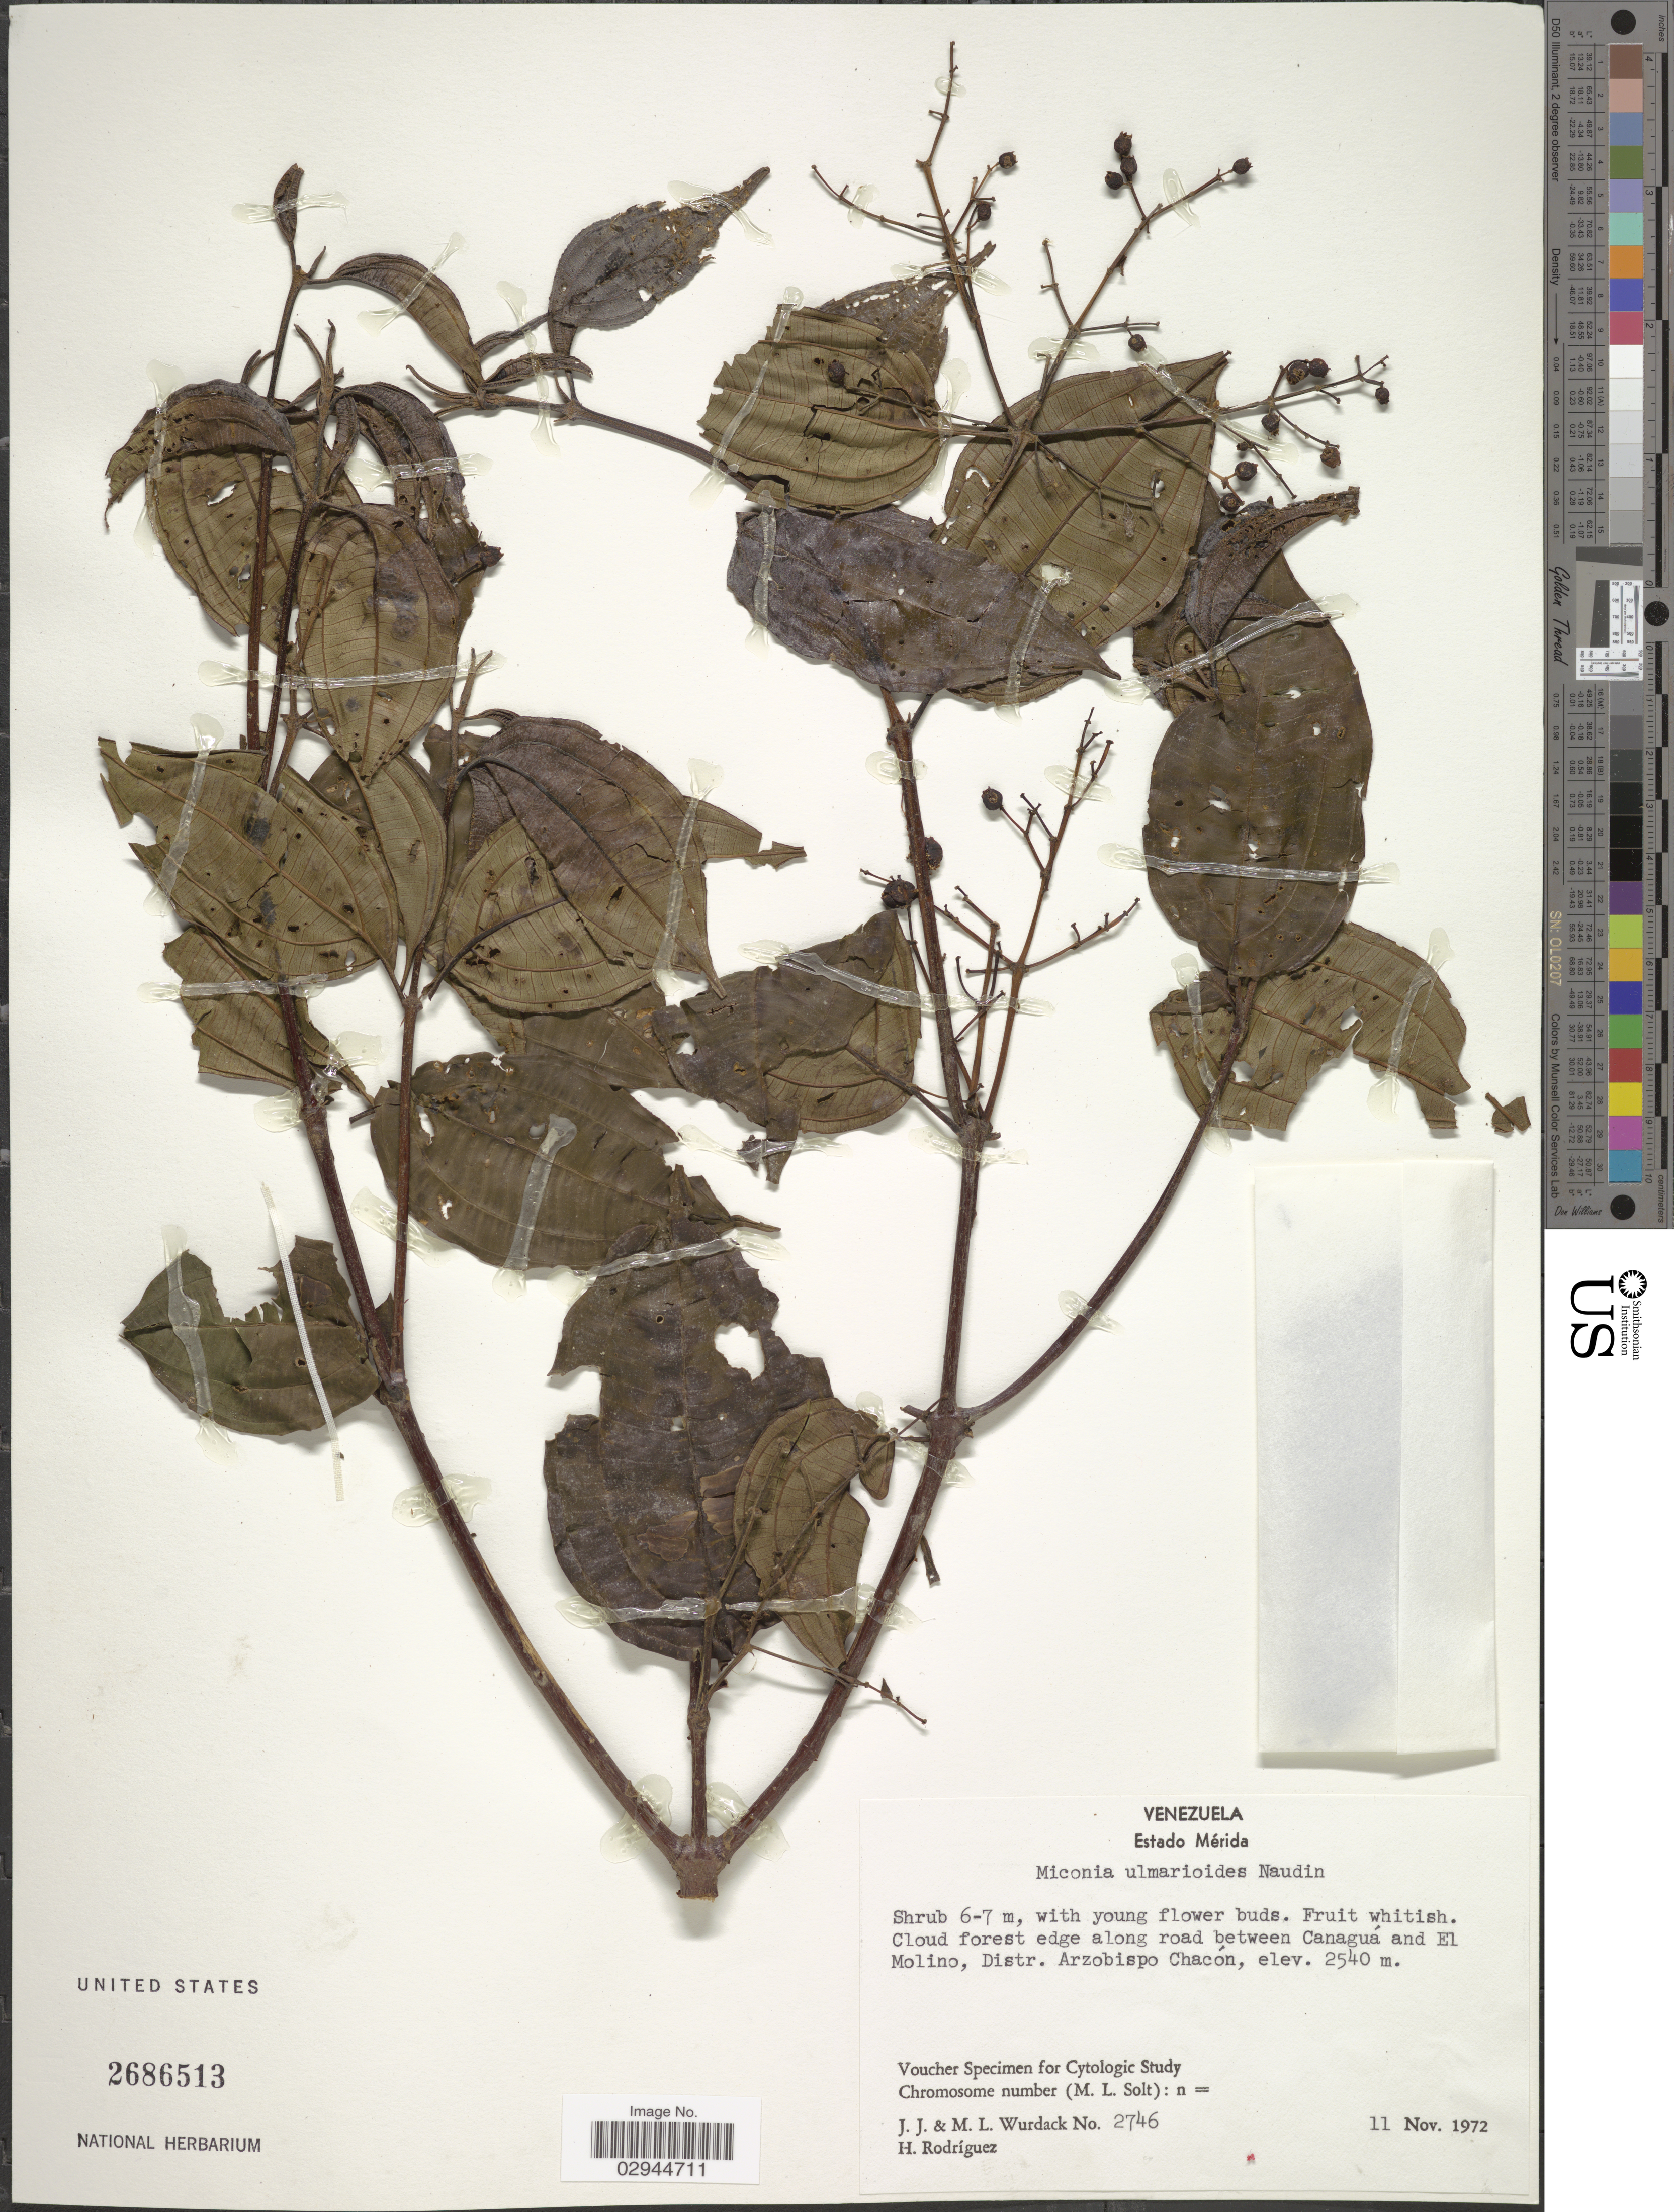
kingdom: Plantae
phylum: Tracheophyta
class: Magnoliopsida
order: Myrtales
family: Melastomataceae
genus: Miconia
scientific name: Miconia ulmarioides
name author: Naudin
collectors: J. J. Wurdack, M. L. Wurdack & H. Rodríguez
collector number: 2746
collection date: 1972-11-11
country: Venezuela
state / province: Mérida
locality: Cloud forest edge along road between Canaguá and El Molino, Distr. Arzobispo Chacón.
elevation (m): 2540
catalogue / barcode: US 2686513